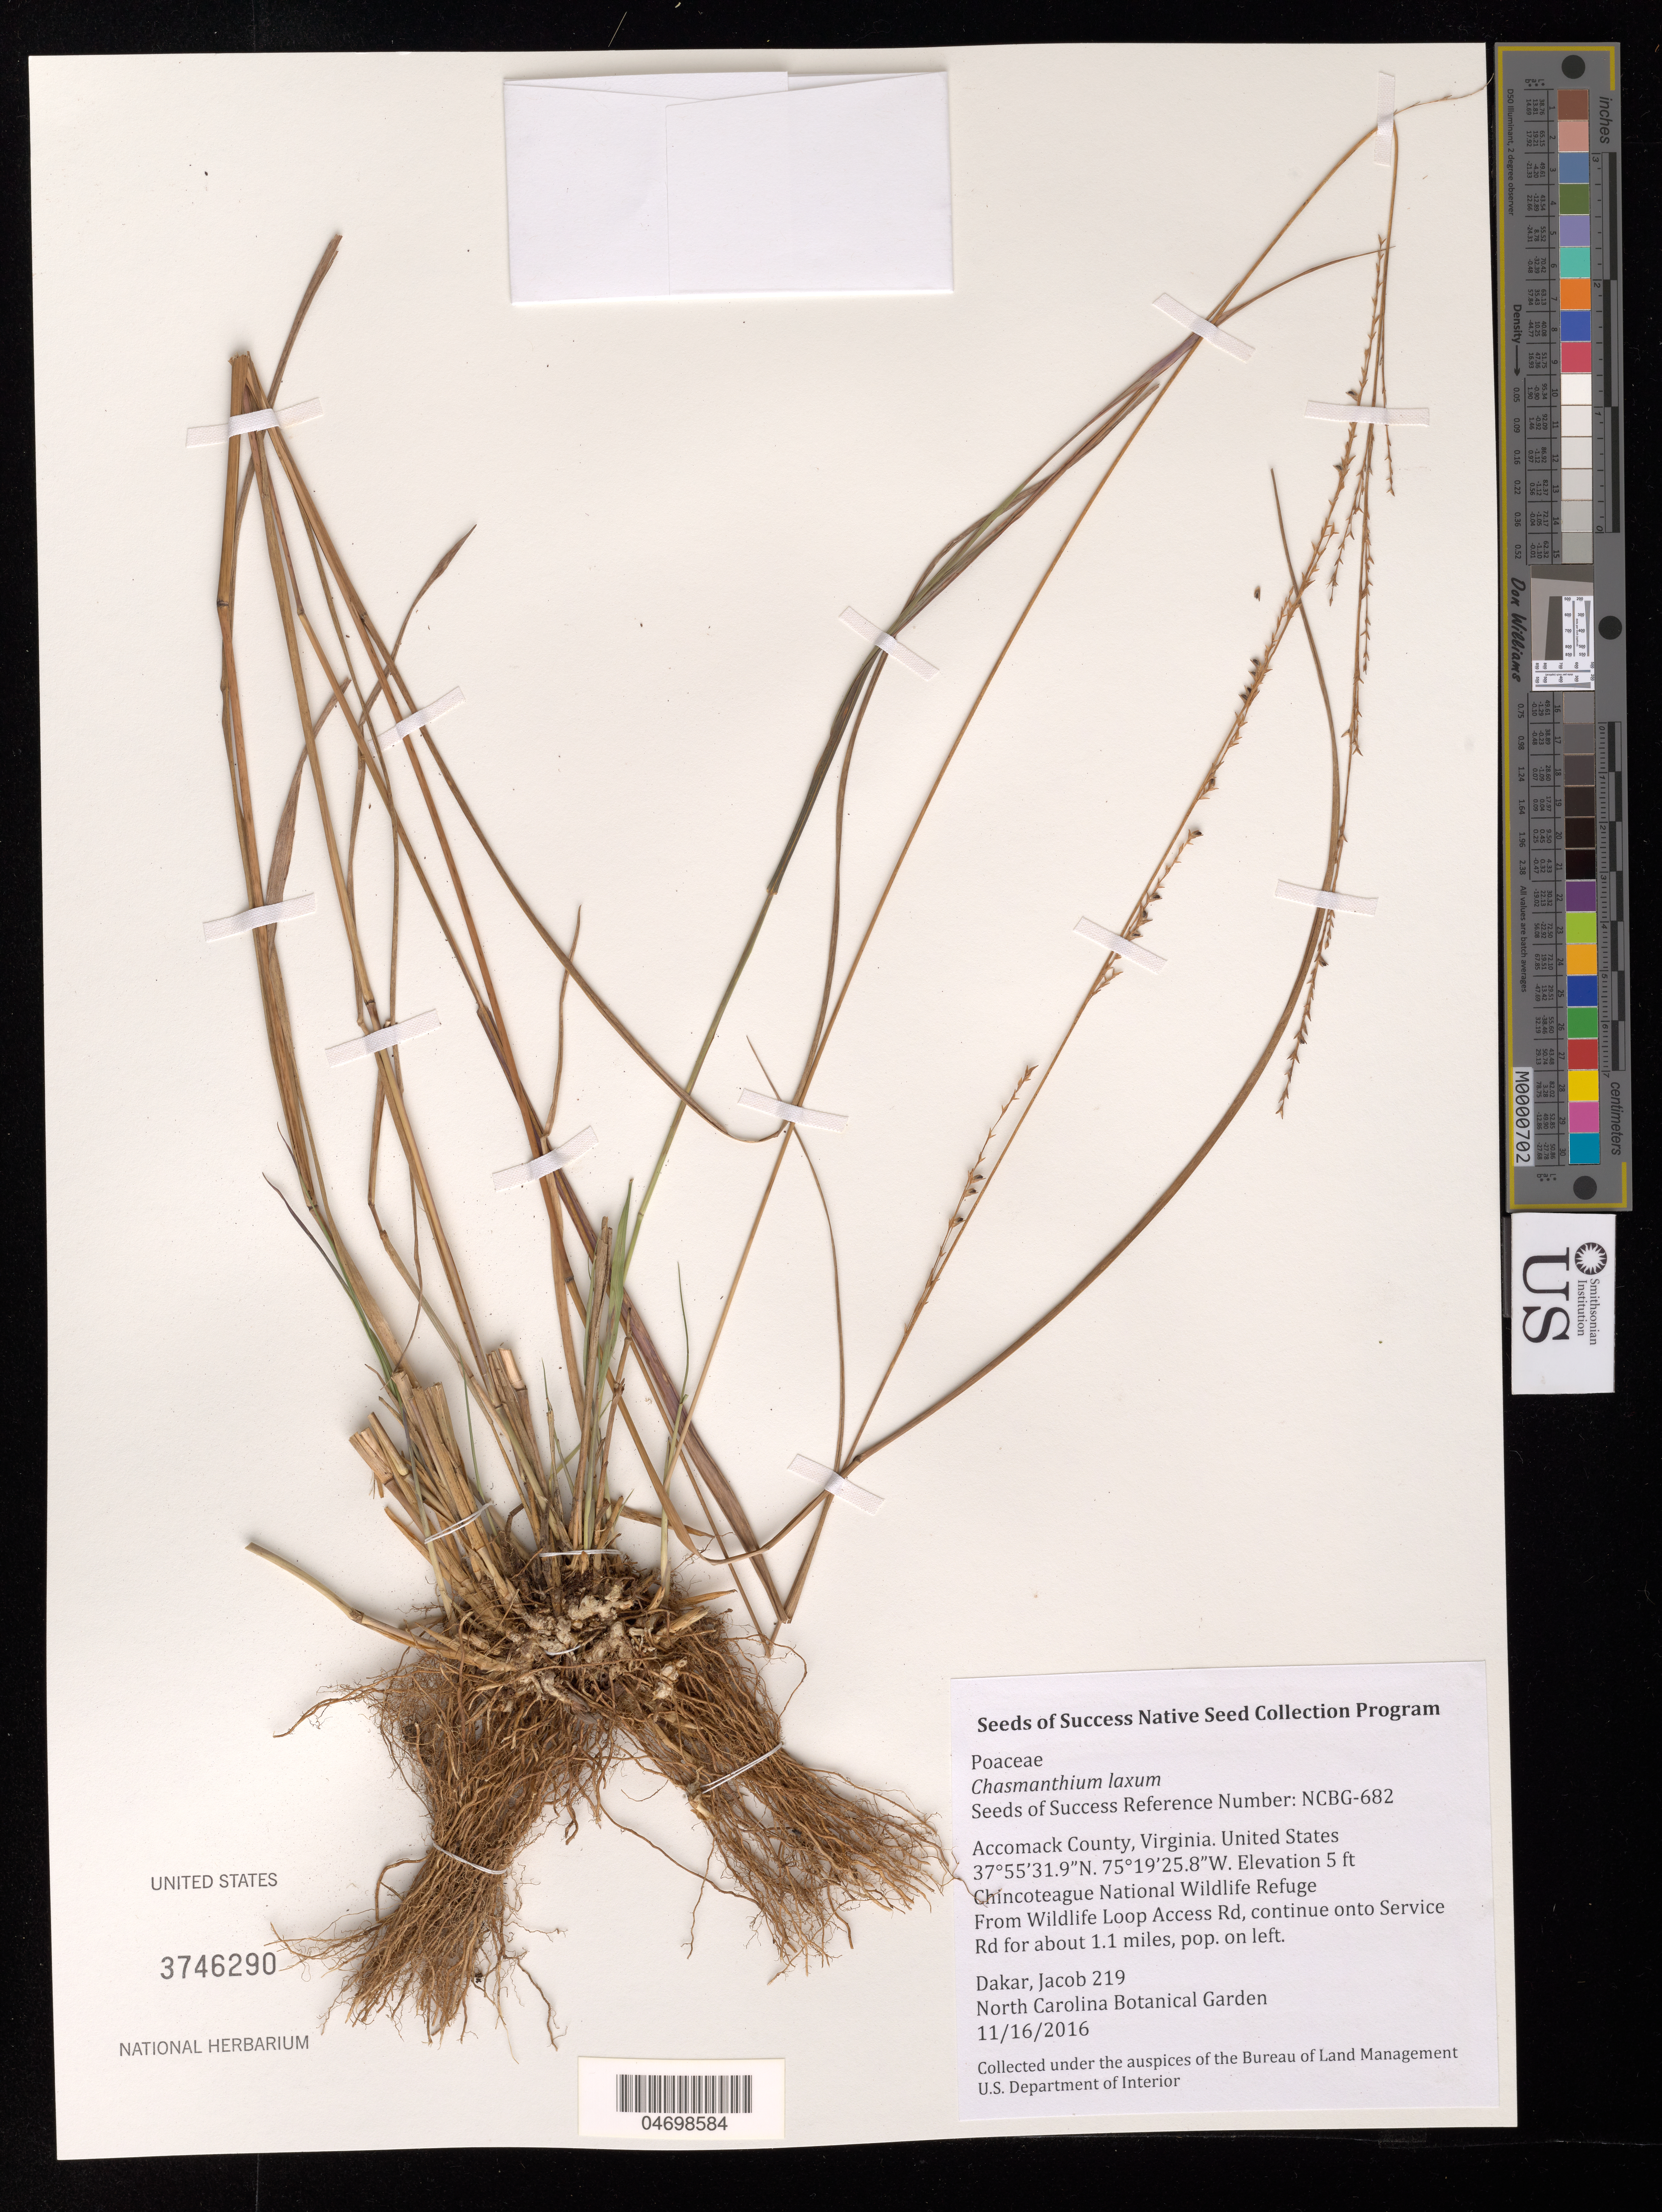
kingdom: Plantae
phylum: Tracheophyta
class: Liliopsida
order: Poales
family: Poaceae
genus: Chasmanthium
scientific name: Chasmanthium laxum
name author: (L.) H.O. Yates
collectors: J. Dakar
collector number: NCBG-682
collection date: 2016-11-16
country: United States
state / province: Virginia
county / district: Accomack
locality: Chincoteague National Wildlife Refuge, Ragged Point Trail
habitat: Maritime Evergreen Forest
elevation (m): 2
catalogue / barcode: US 3746290